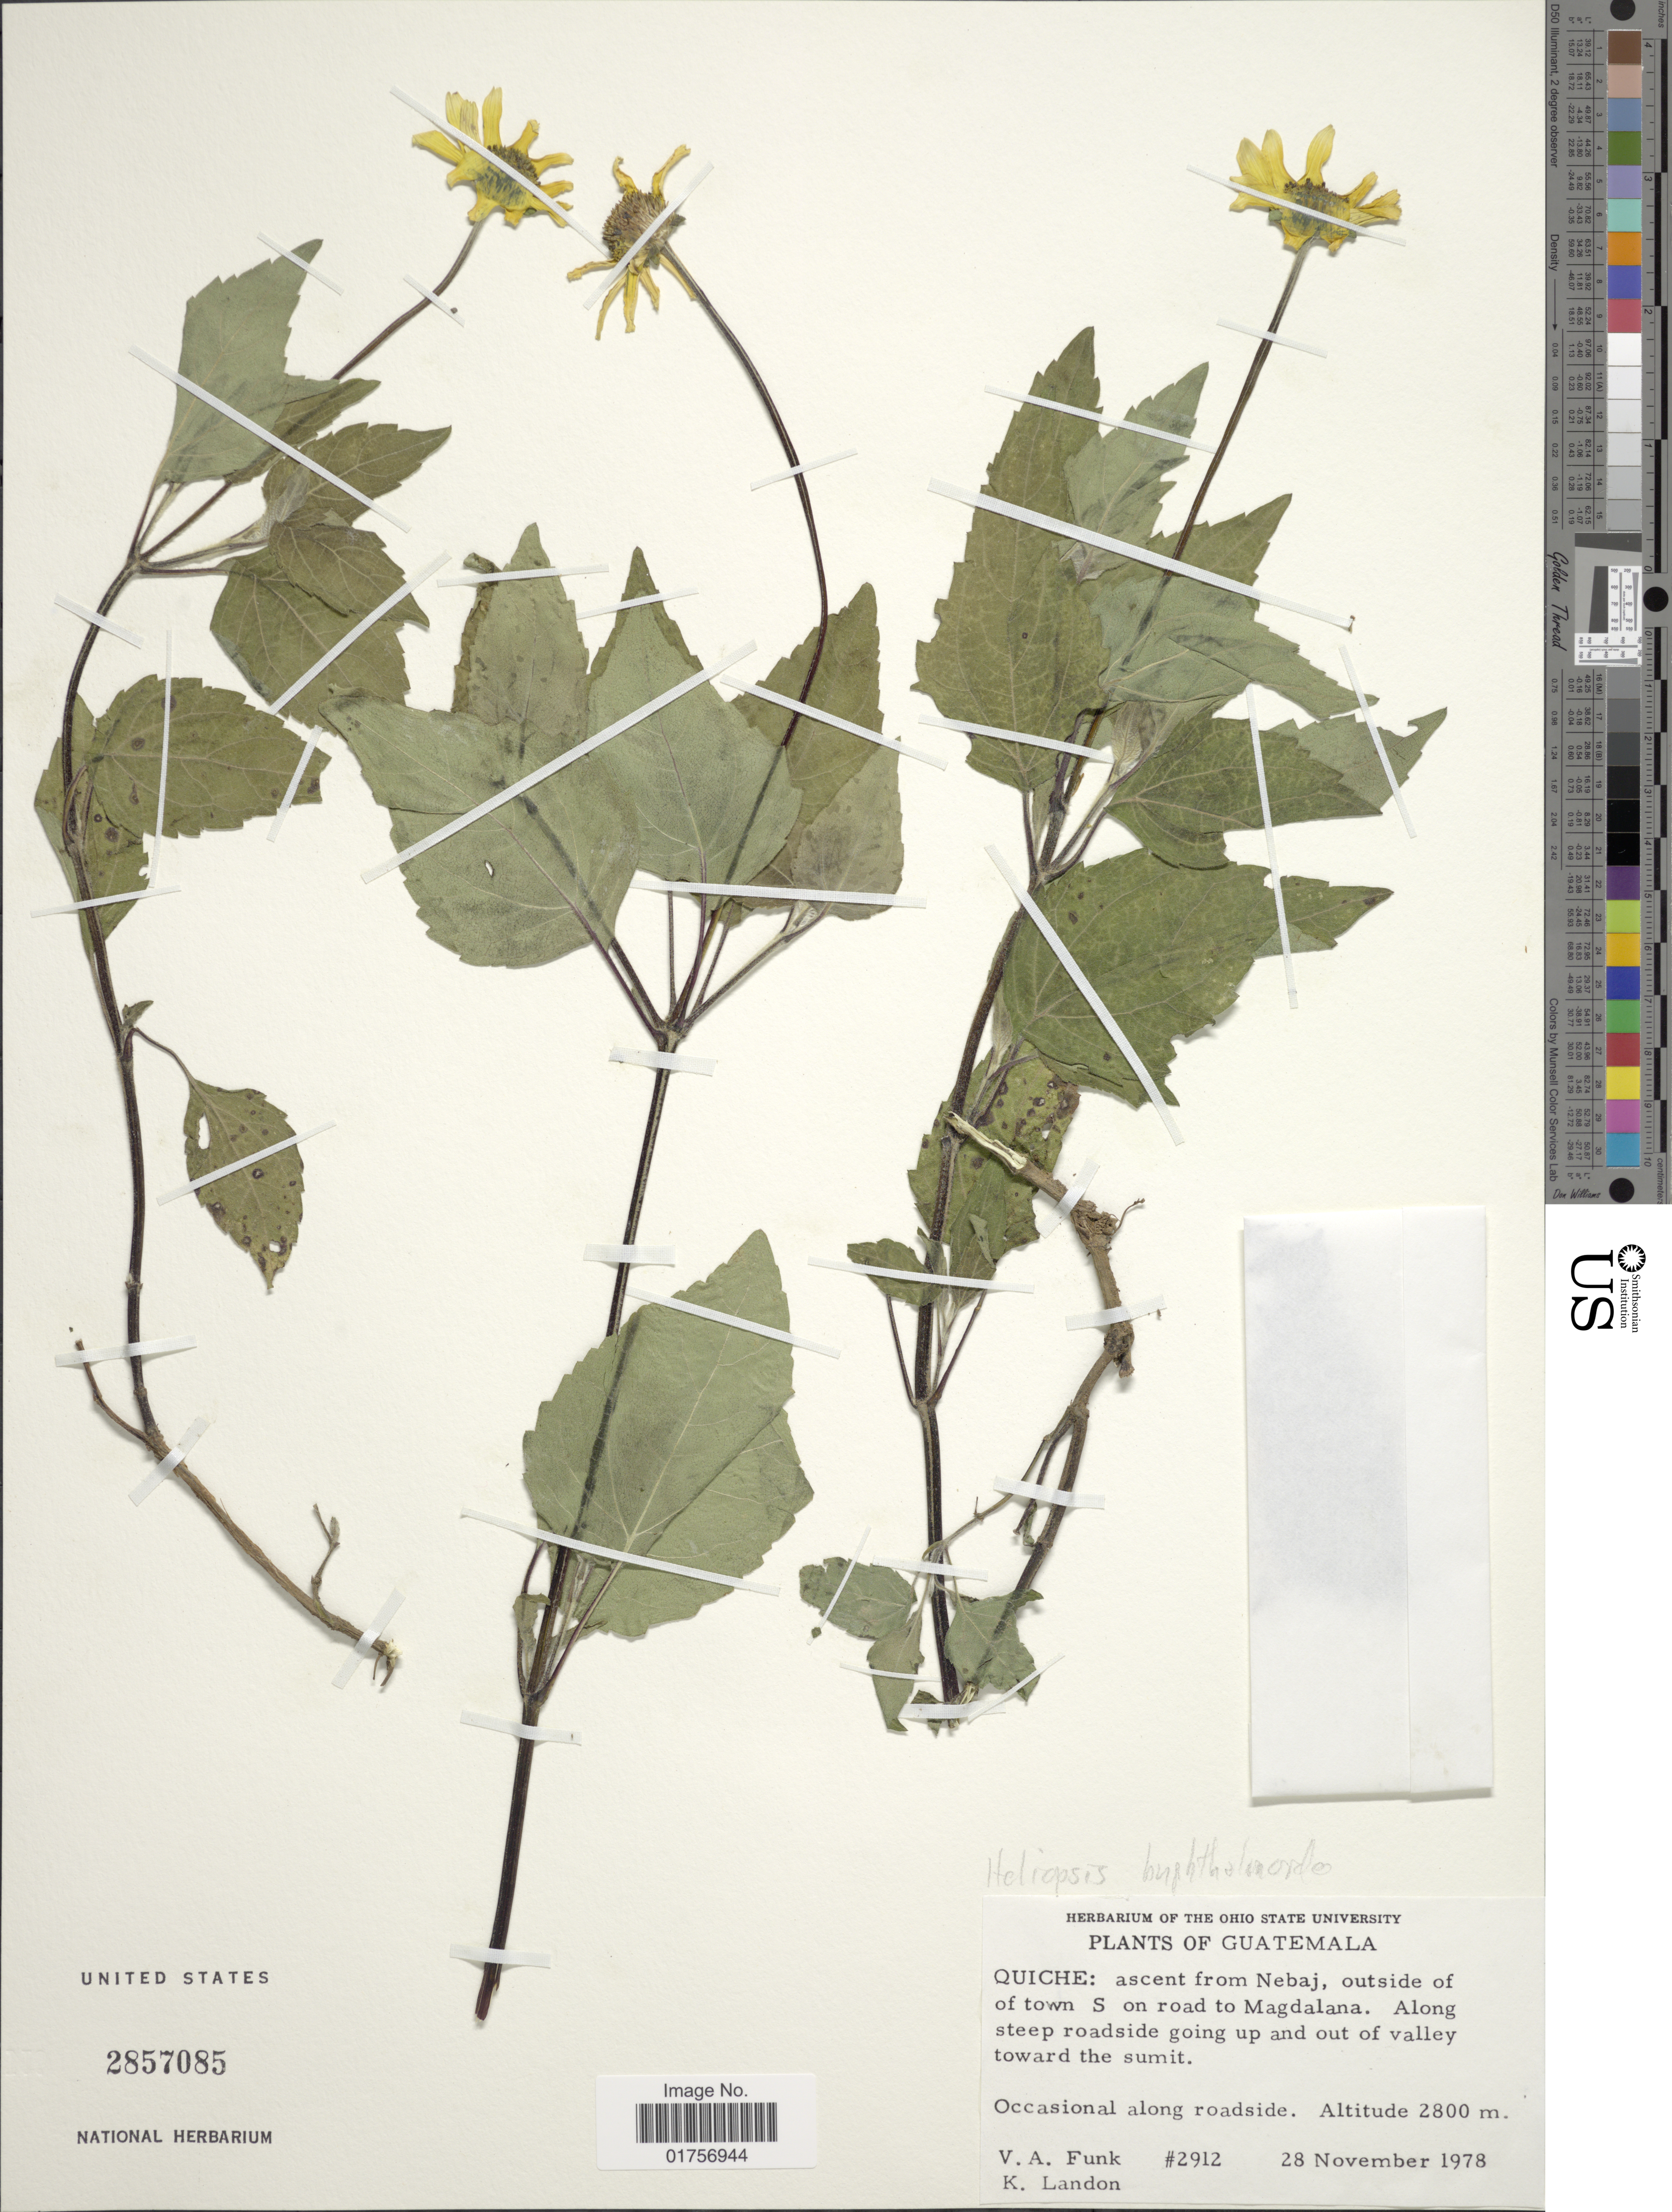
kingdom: Plantae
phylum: Tracheophyta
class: Magnoliopsida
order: Asterales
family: Asteraceae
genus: Heliopsis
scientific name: Heliopsis buphthalmoides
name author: (Jacq.) Dunal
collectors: V. Funk & K. C. Landon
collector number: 2912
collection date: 1978-11-28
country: Guatemala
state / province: El Quiché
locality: Ascent from Nebaj, outisde of town S on road to Magdalena. Along steep roadside going up and out of valley toward the summit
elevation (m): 2800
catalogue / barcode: US 2857085